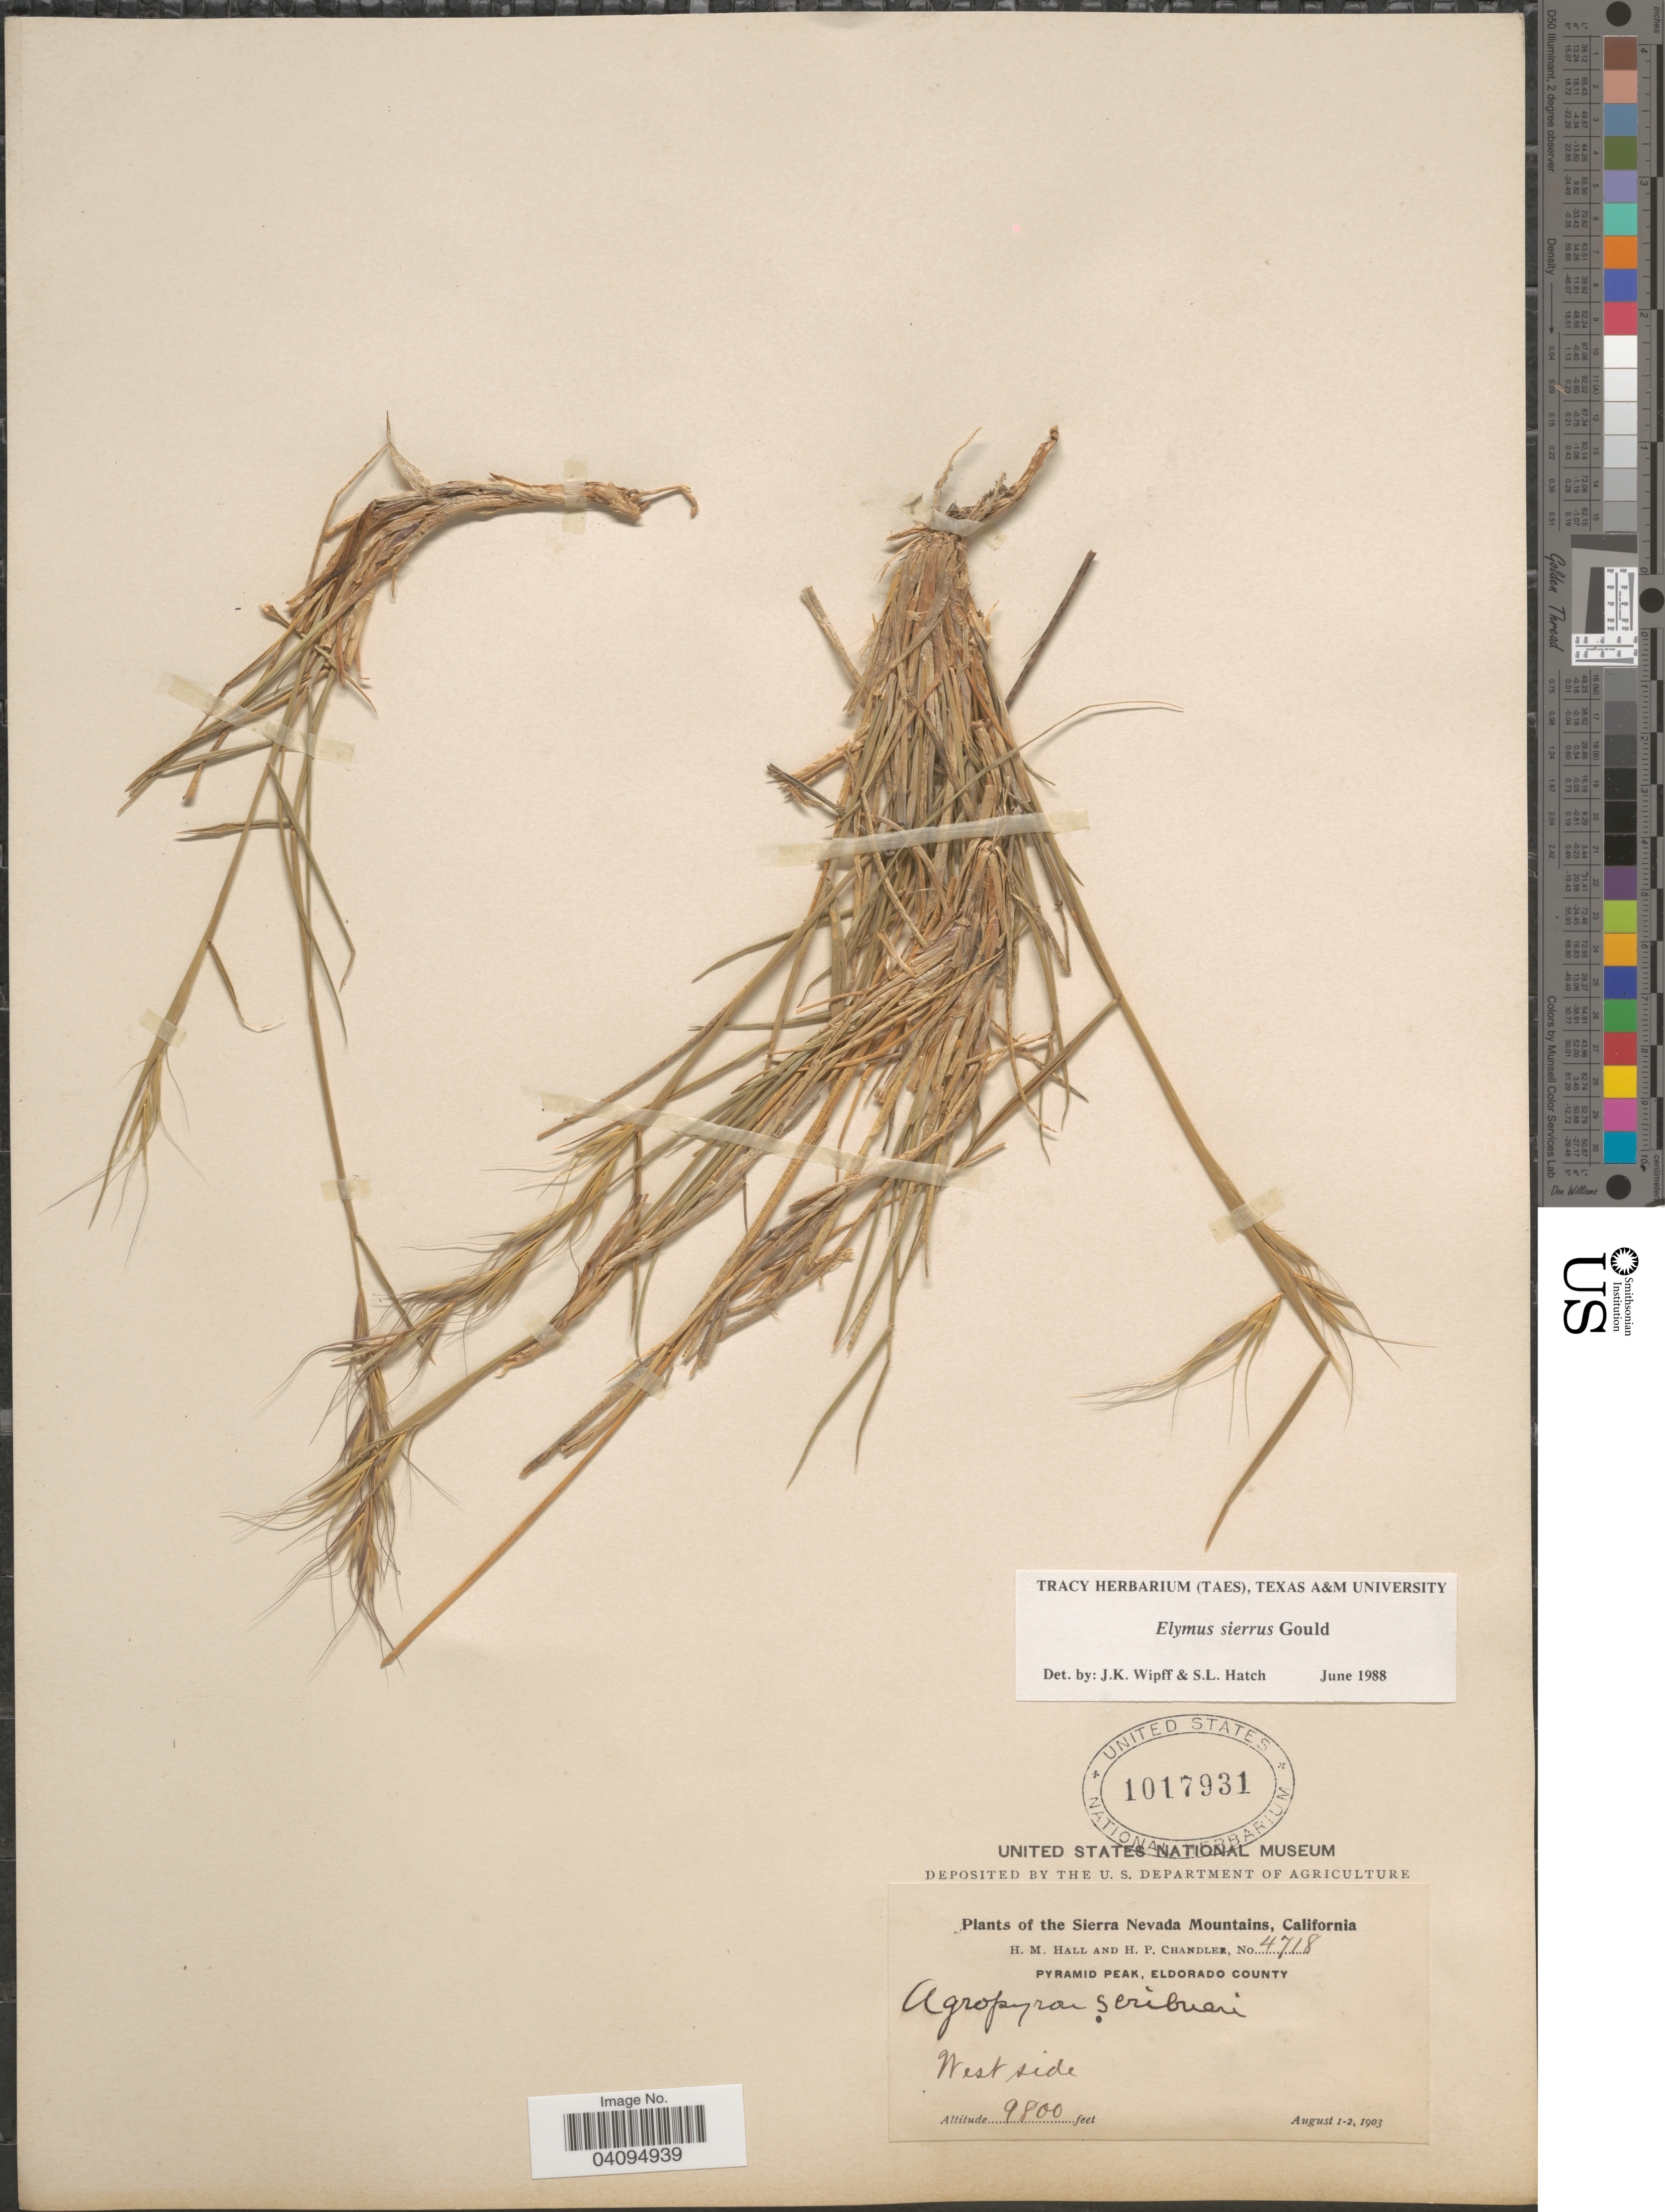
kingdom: Plantae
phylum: Tracheophyta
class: Liliopsida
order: Poales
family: Poaceae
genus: Elymus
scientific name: Elymus sierrae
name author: Gould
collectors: H. M. Hall & H. Chandler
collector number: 4718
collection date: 1903-08-01/1903-08-02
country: United States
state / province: California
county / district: El Dorado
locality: The Sierra Nevada Mountains. Pyramid Peak, Eldorado County. West side.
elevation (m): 2987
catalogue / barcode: US 1017931